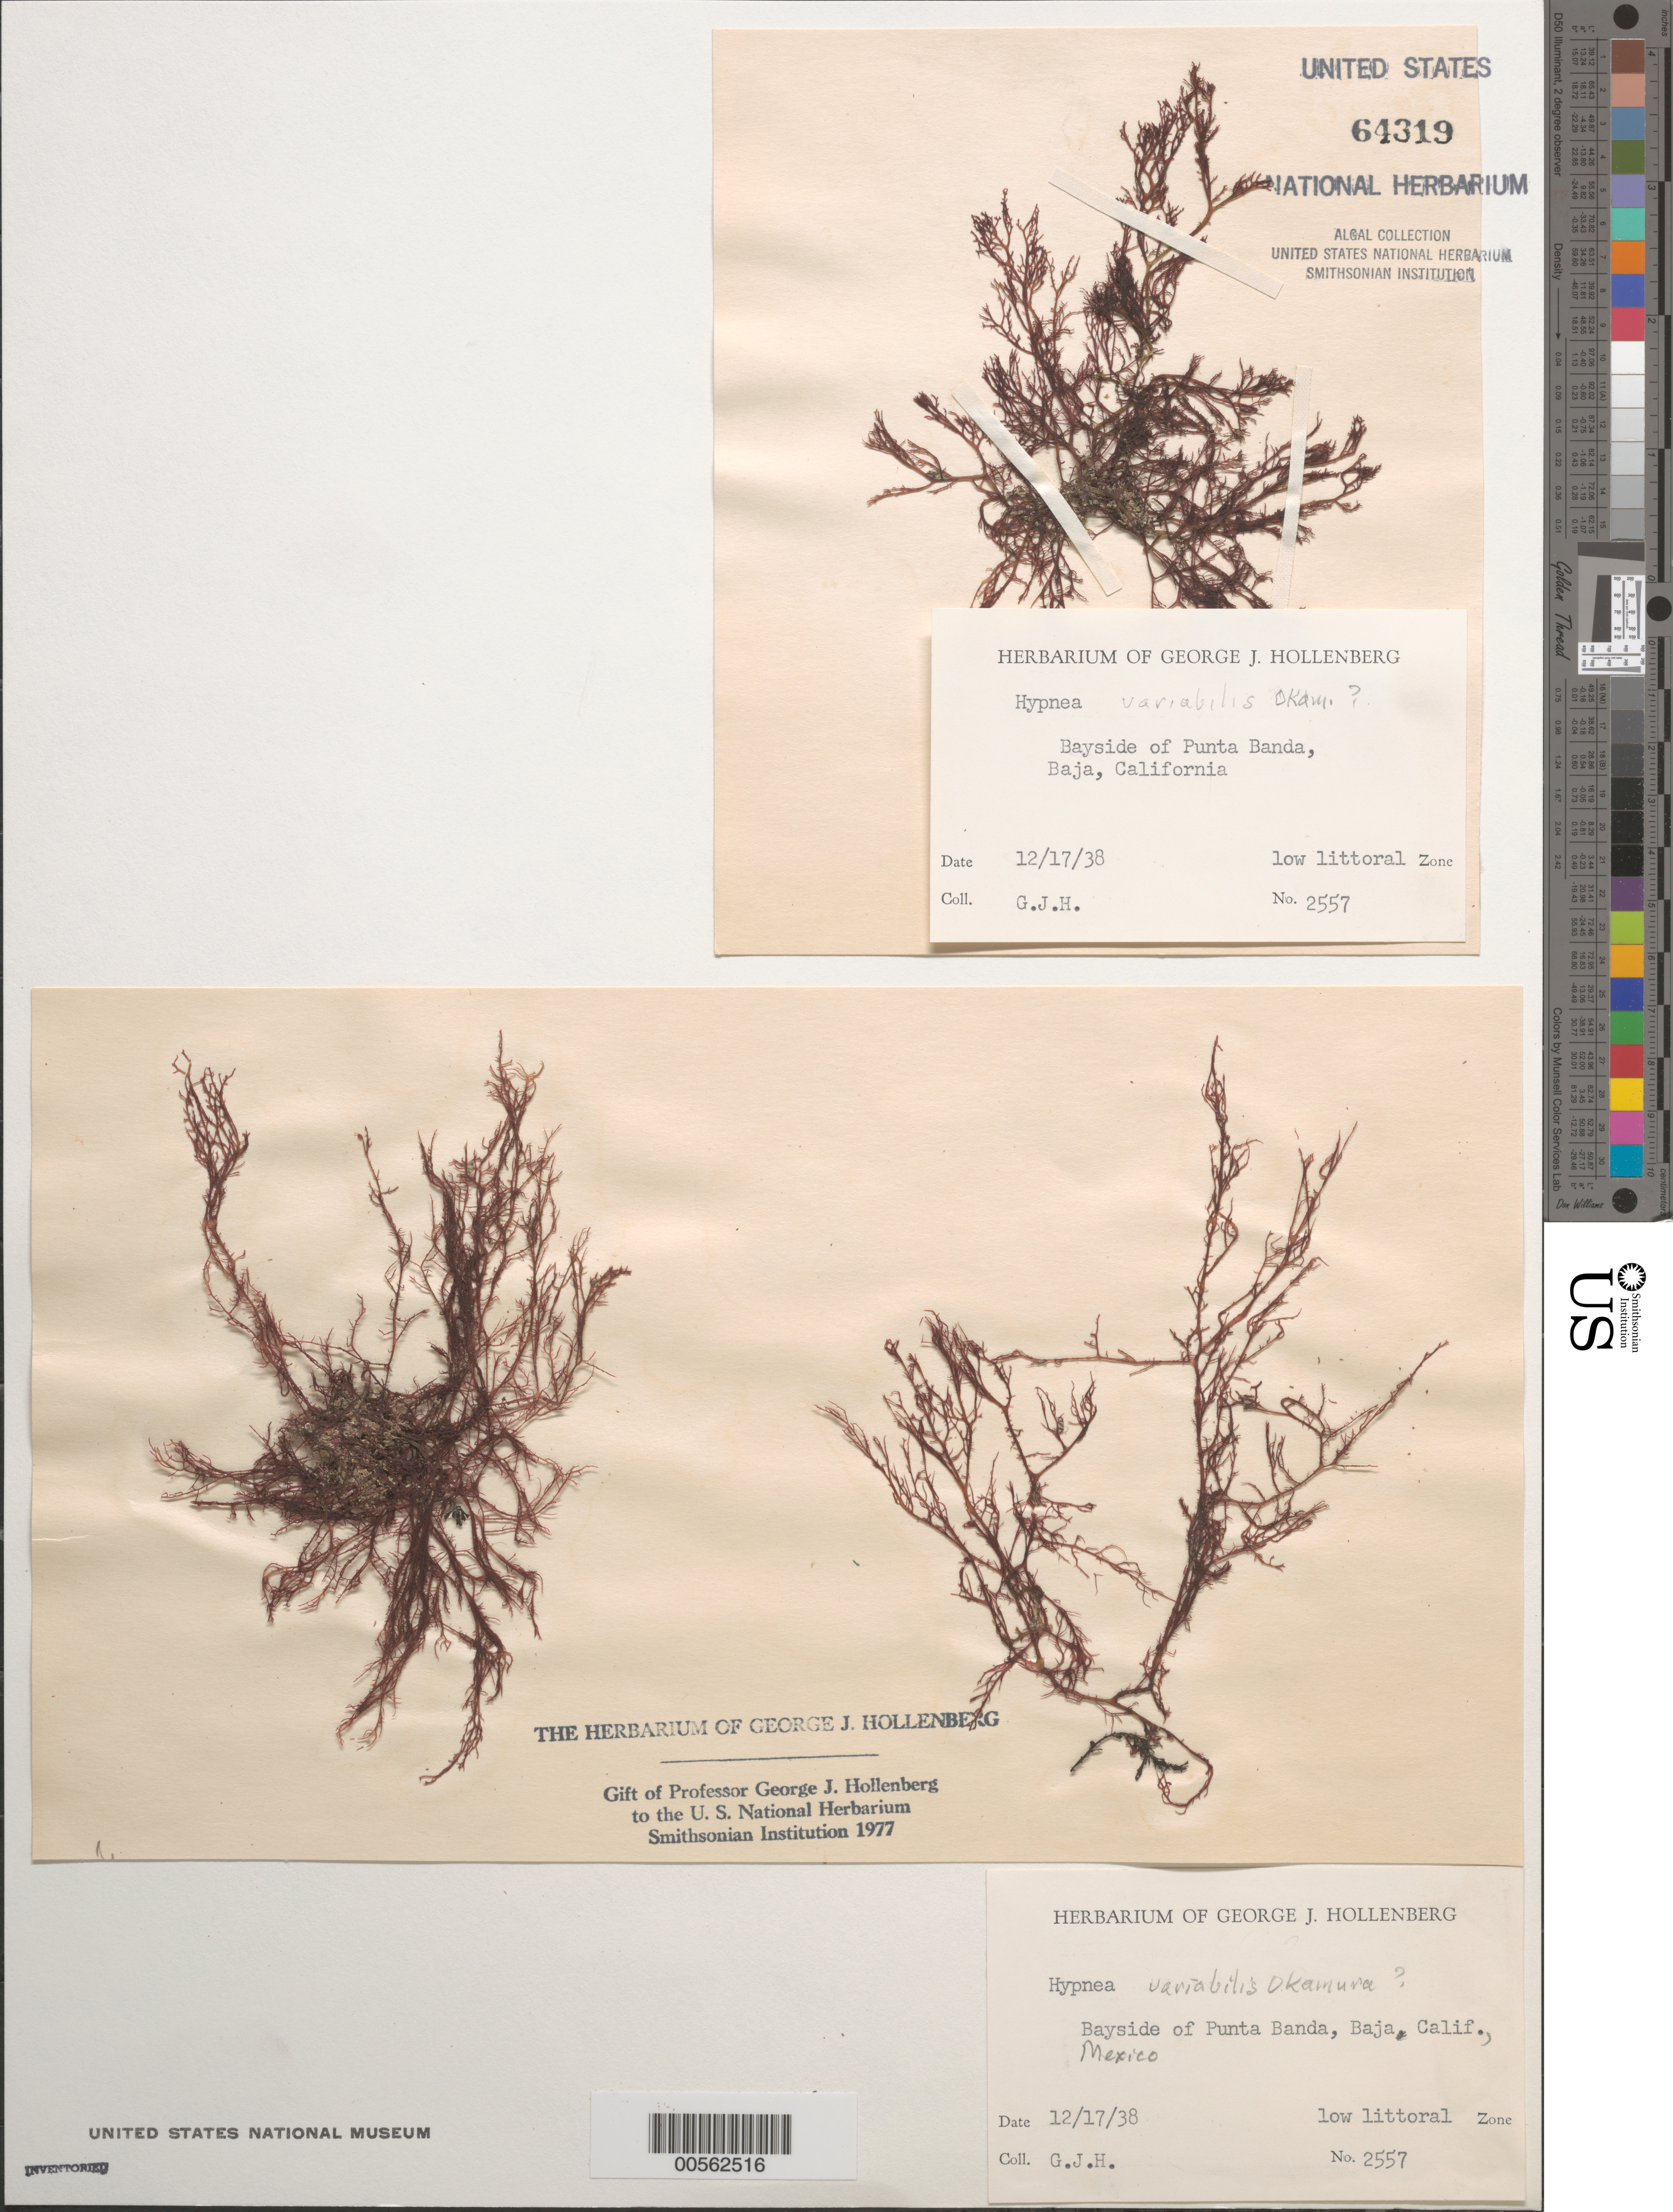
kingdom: Plantae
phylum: Rhodophyta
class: Florideophyceae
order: Gigartinales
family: Cystocloniaceae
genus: Hypnea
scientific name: Hypnea variabilis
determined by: Hollenberg, George J.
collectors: G. Hollenberg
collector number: GJH 2557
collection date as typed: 17 Dec 1938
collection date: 1938-12-17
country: Mexico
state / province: Baja California Norte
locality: Bay side of Punta Banda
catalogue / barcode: US 64319